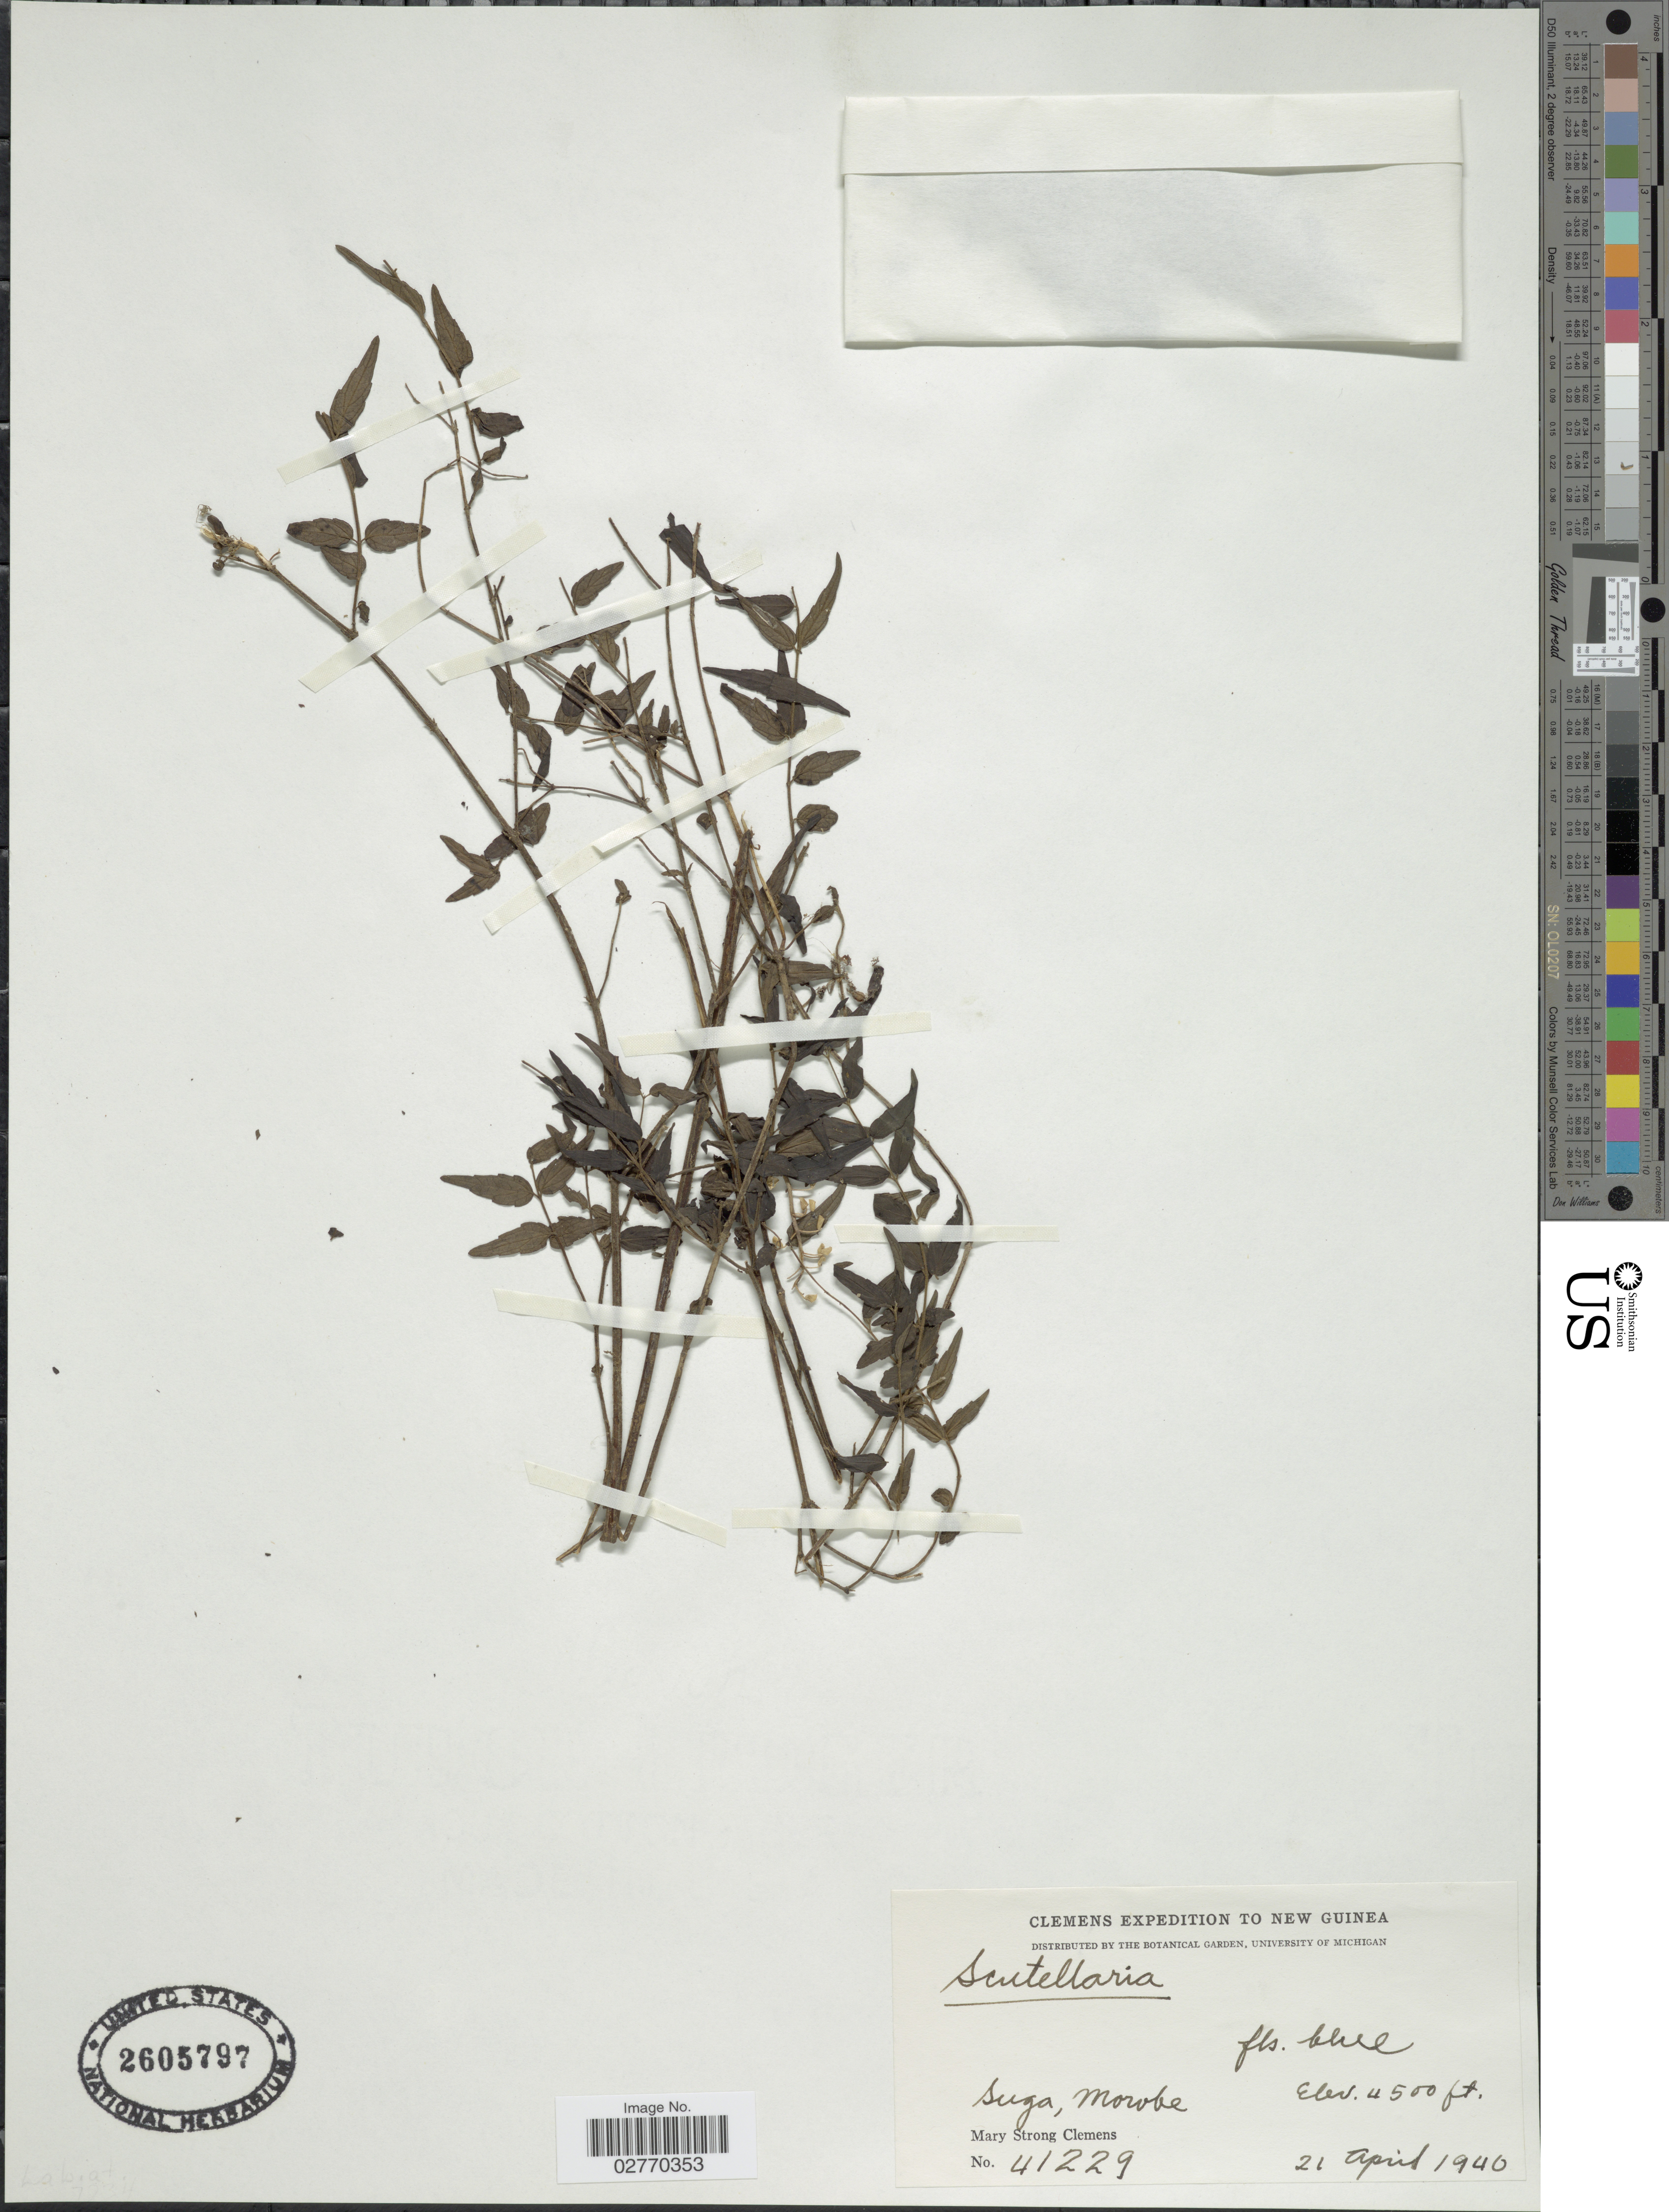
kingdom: Plantae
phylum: Tracheophyta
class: Magnoliopsida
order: Lamiales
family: Lamiaceae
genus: Scutellaria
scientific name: Scutellaria sp.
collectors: M. S. Clemens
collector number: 41229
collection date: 1940-04-21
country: Papua New Guinea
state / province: Morobe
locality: New Guinea. Suga.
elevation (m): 1372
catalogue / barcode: US 2605797